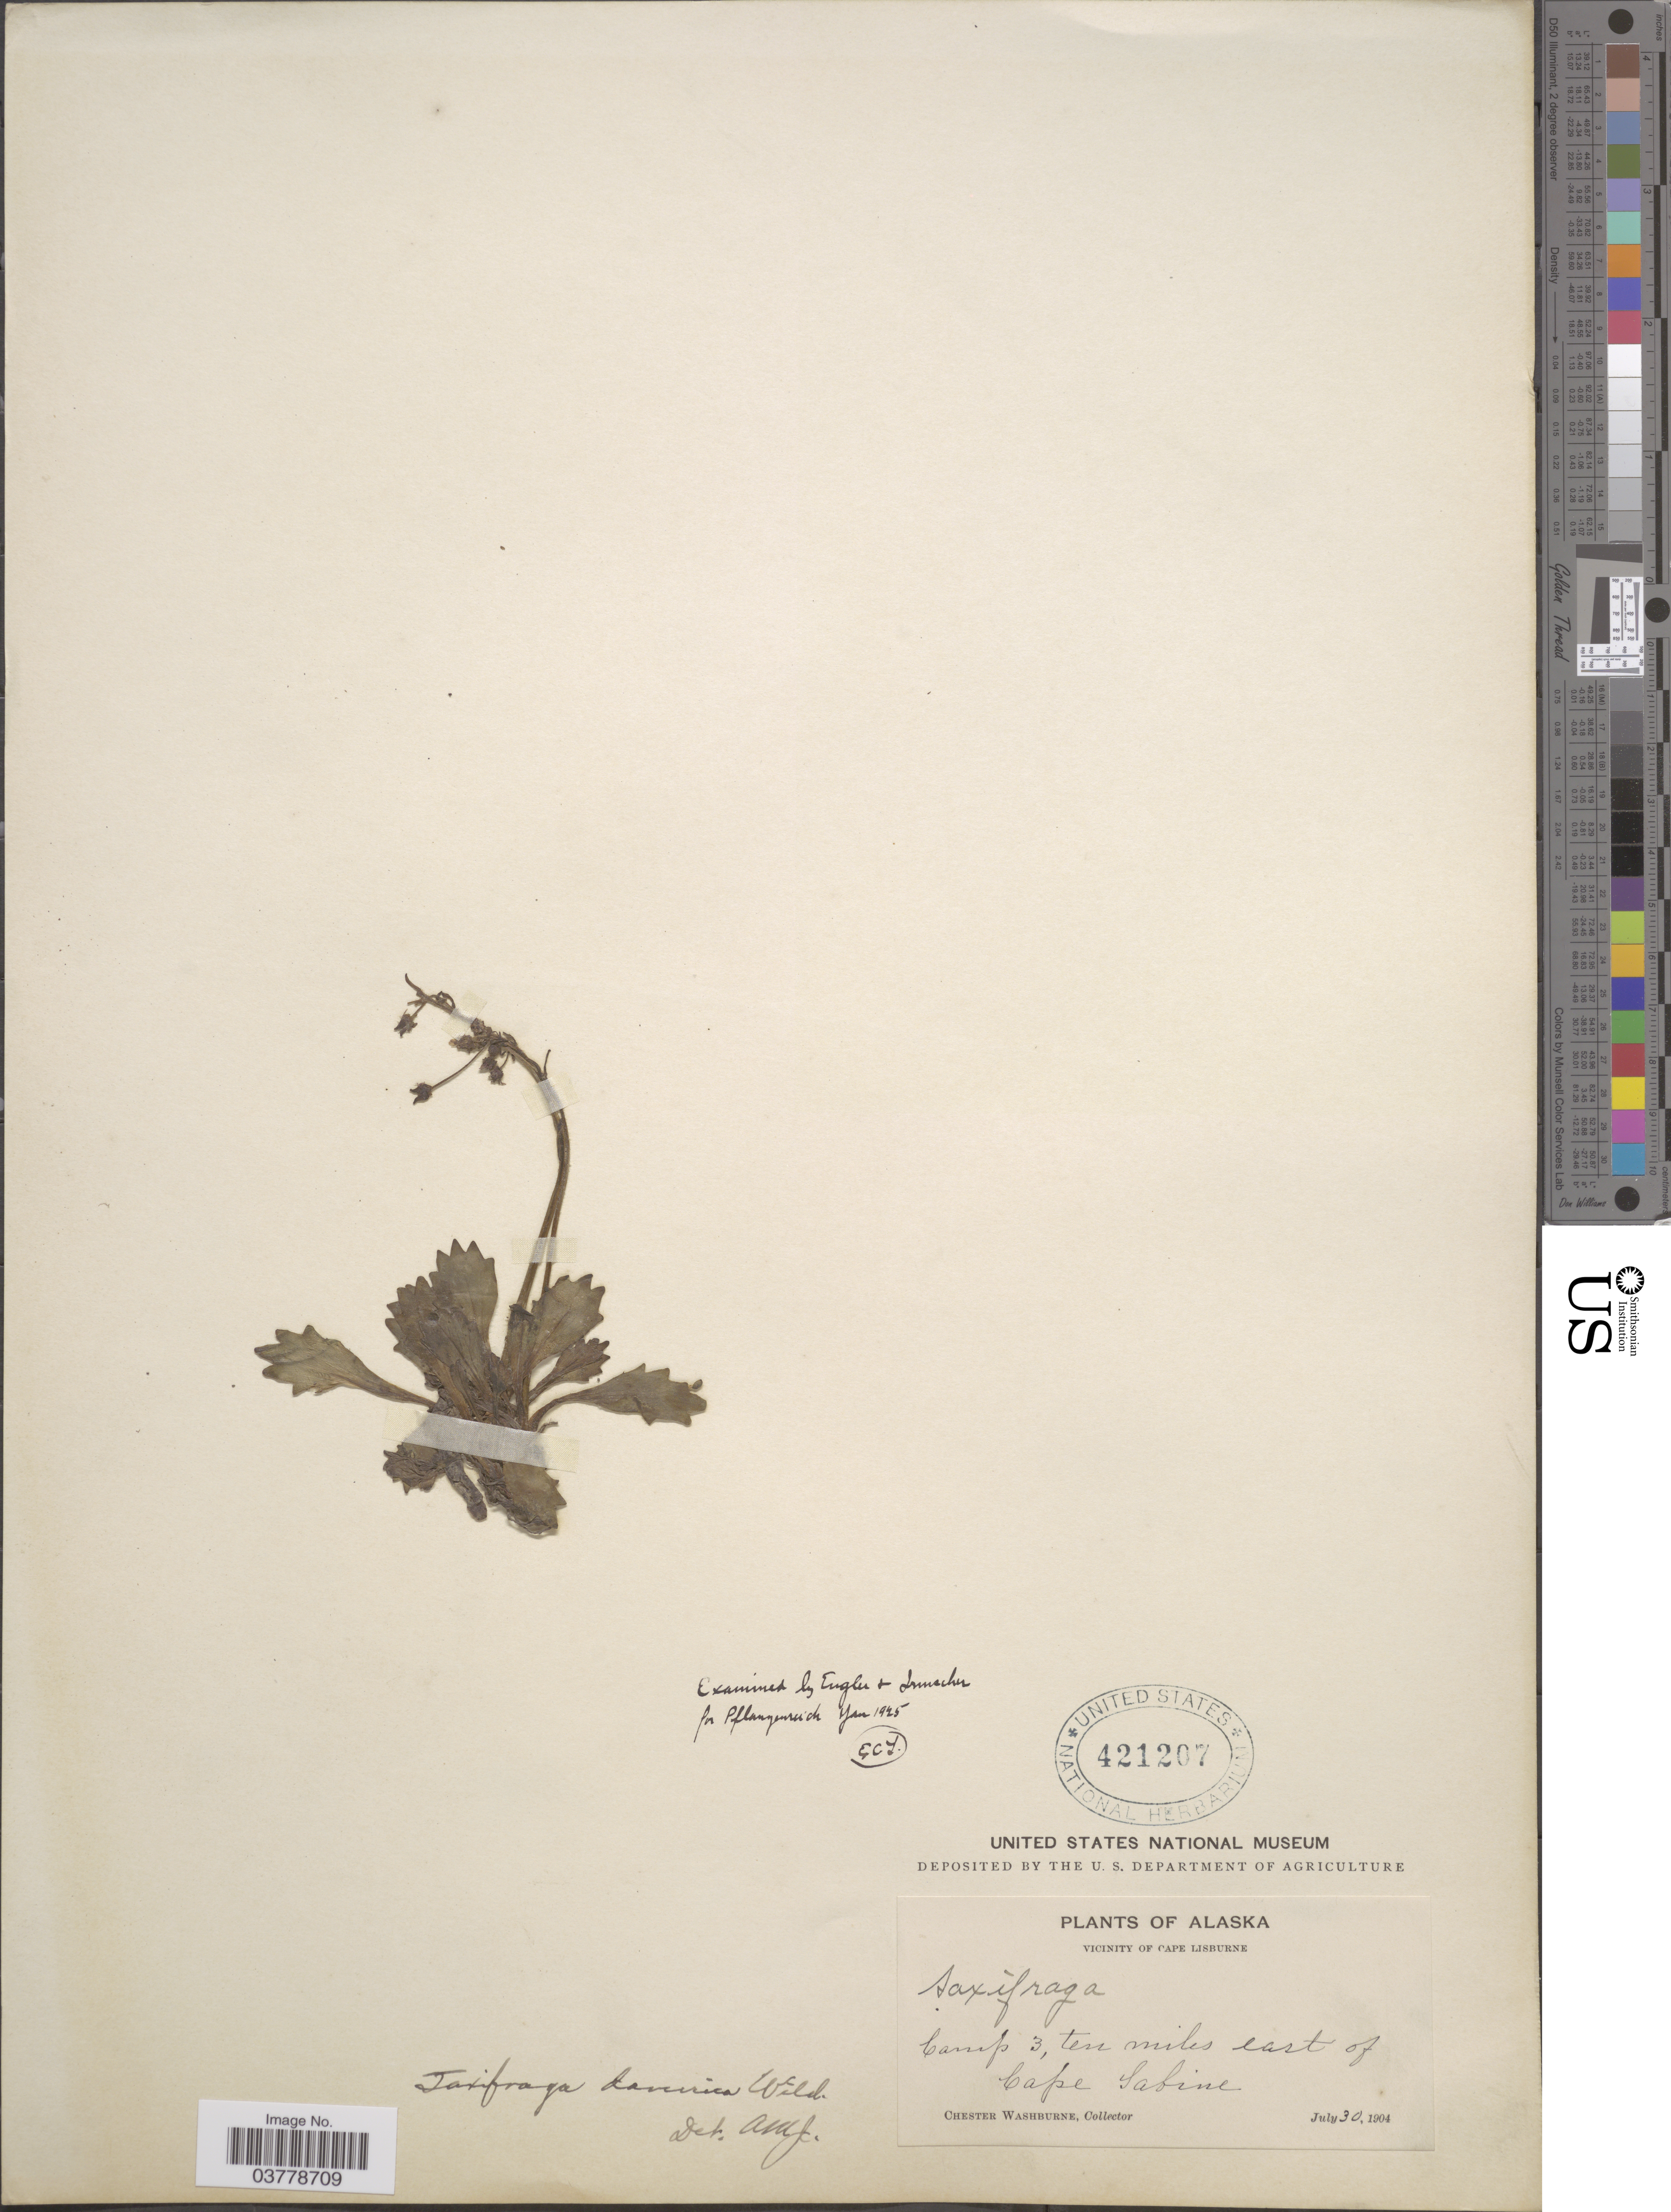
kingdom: Plantae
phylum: Tracheophyta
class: Magnoliopsida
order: Saxifragales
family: Saxifragaceae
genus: Micranthes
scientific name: Micranthes calycina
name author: (Sternb.) Gornall & H. Ohba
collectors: C. Washburne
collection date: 1904-07-30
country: United States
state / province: Alaska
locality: Vicinity of Cape Lisburne. Camp 3, ten miles east of Cape Sabine.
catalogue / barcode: US 421207